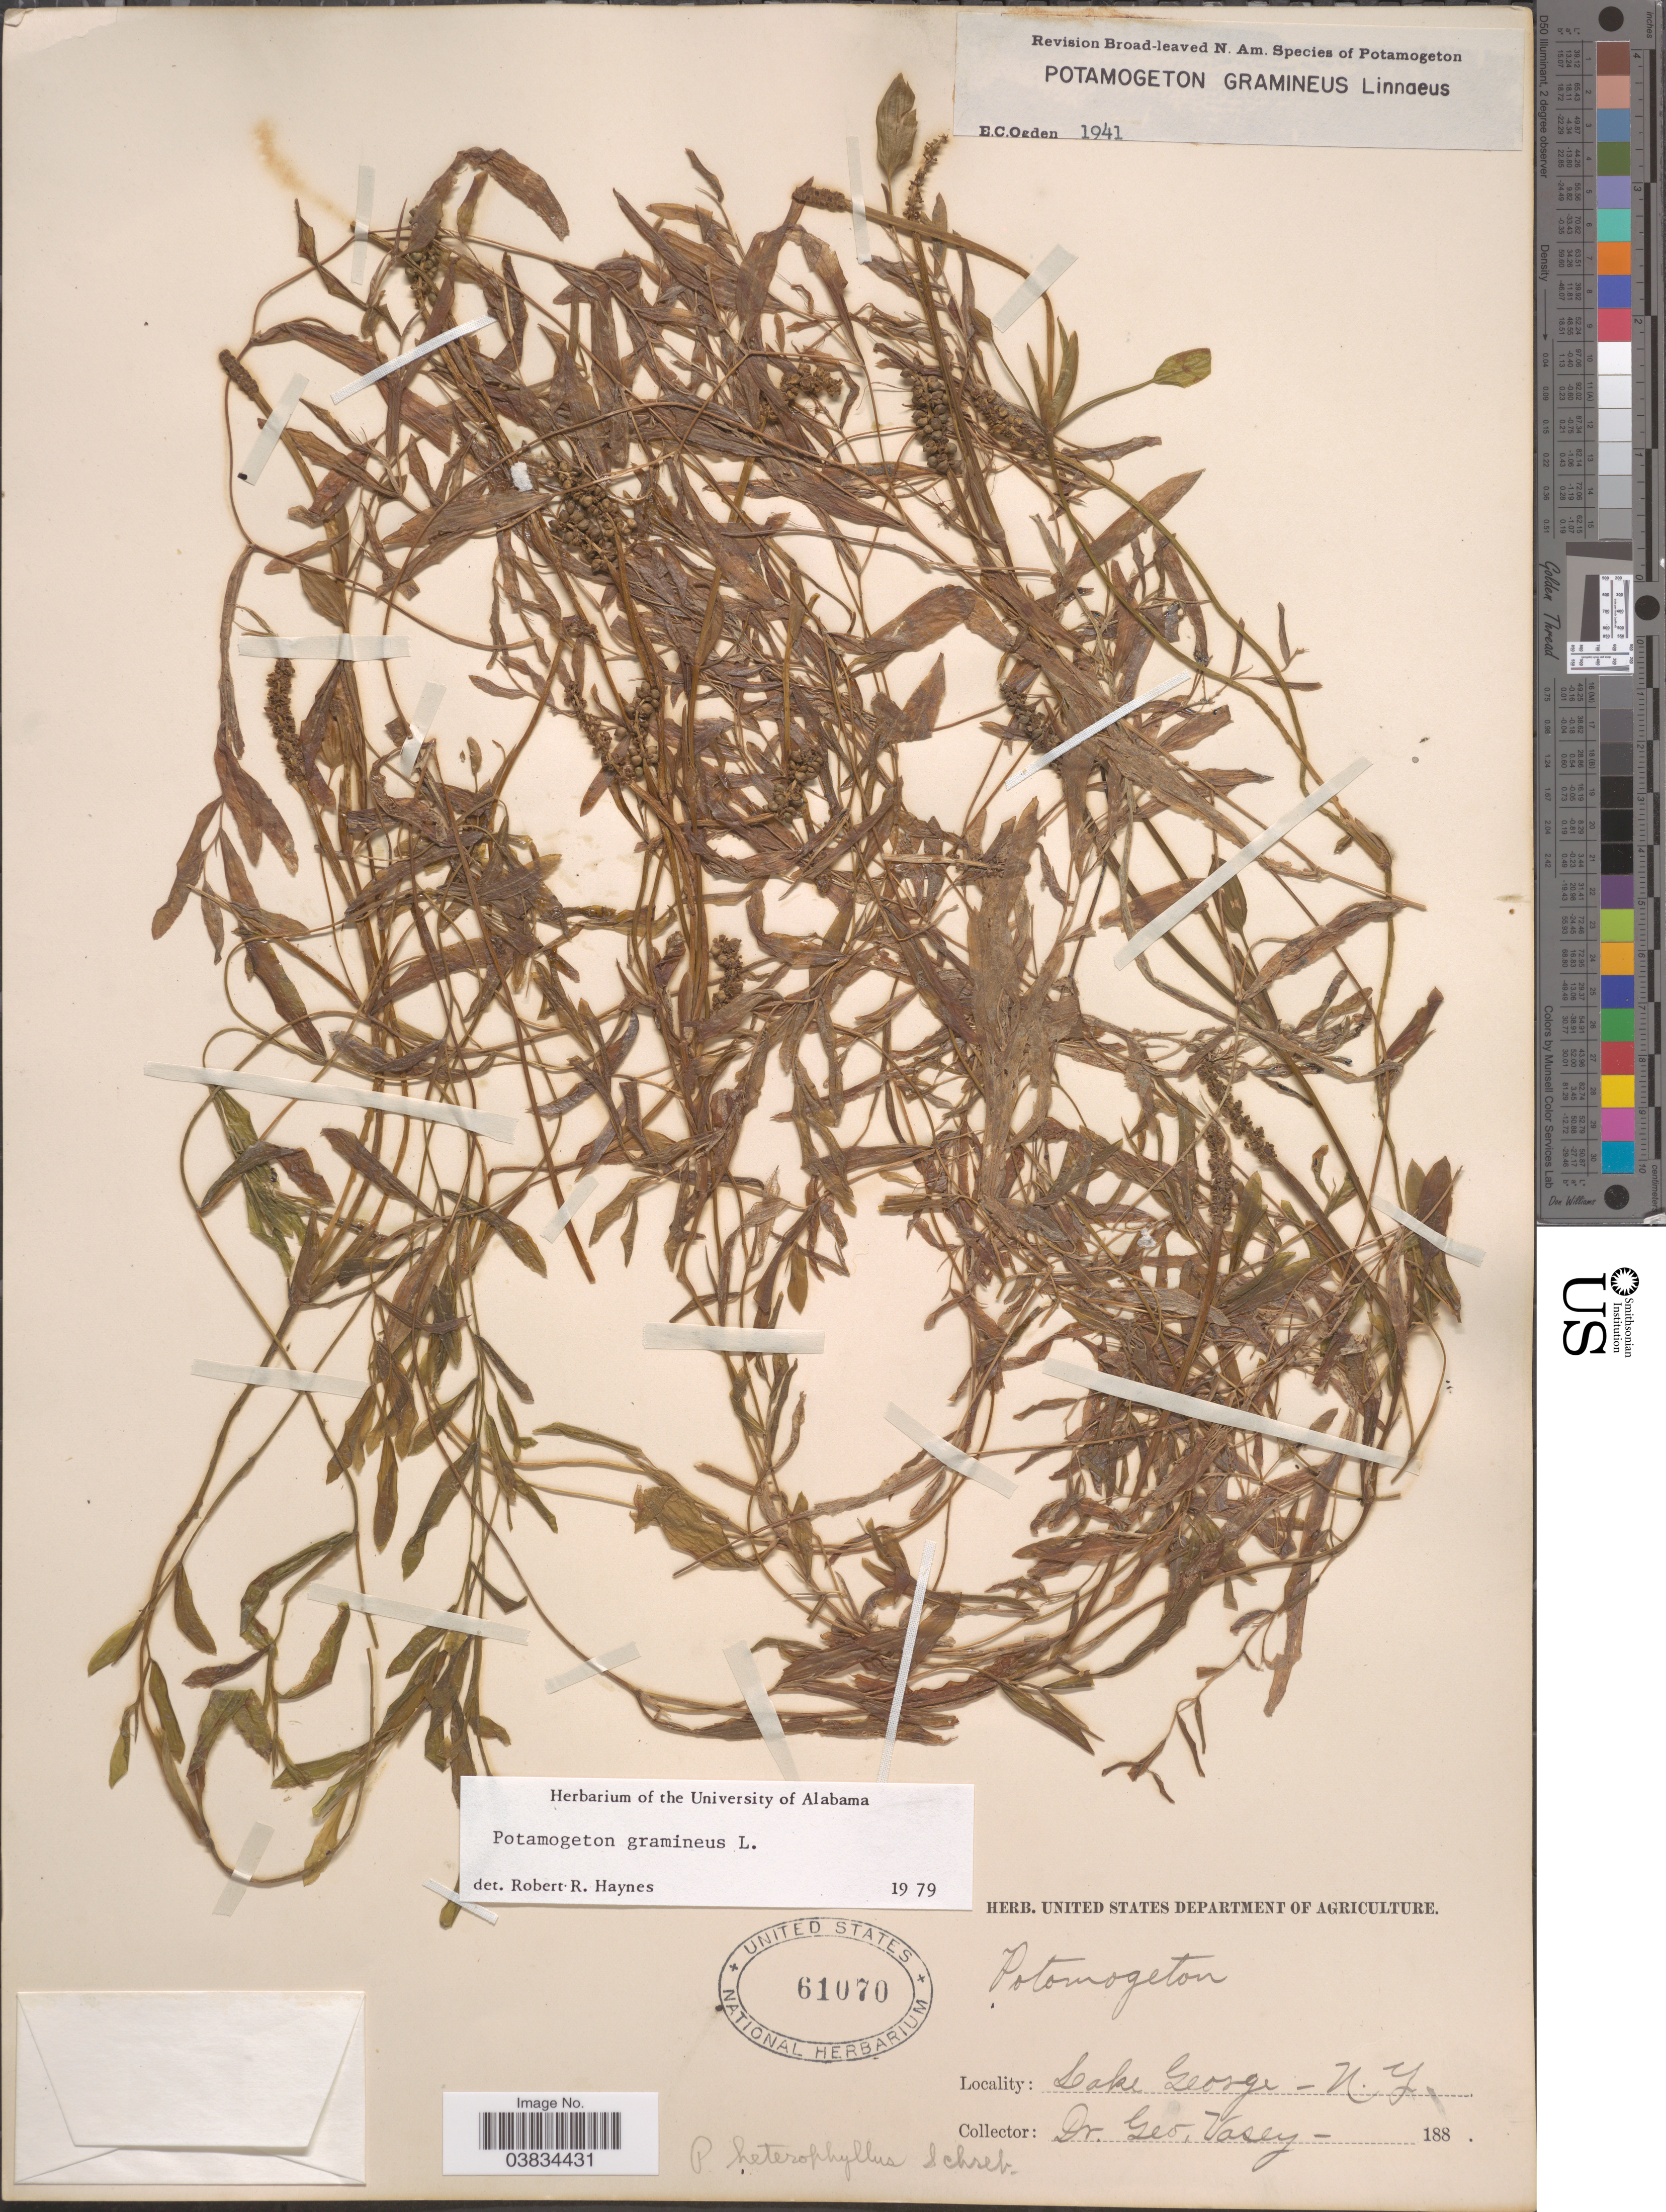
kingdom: Plantae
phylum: Tracheophyta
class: Liliopsida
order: Alismatales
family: Potamogetonaceae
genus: Potamogeton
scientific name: Potamogeton gramineus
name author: L.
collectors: G. Vasey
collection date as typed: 188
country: United States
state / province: New York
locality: Lake George.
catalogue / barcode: US 61070